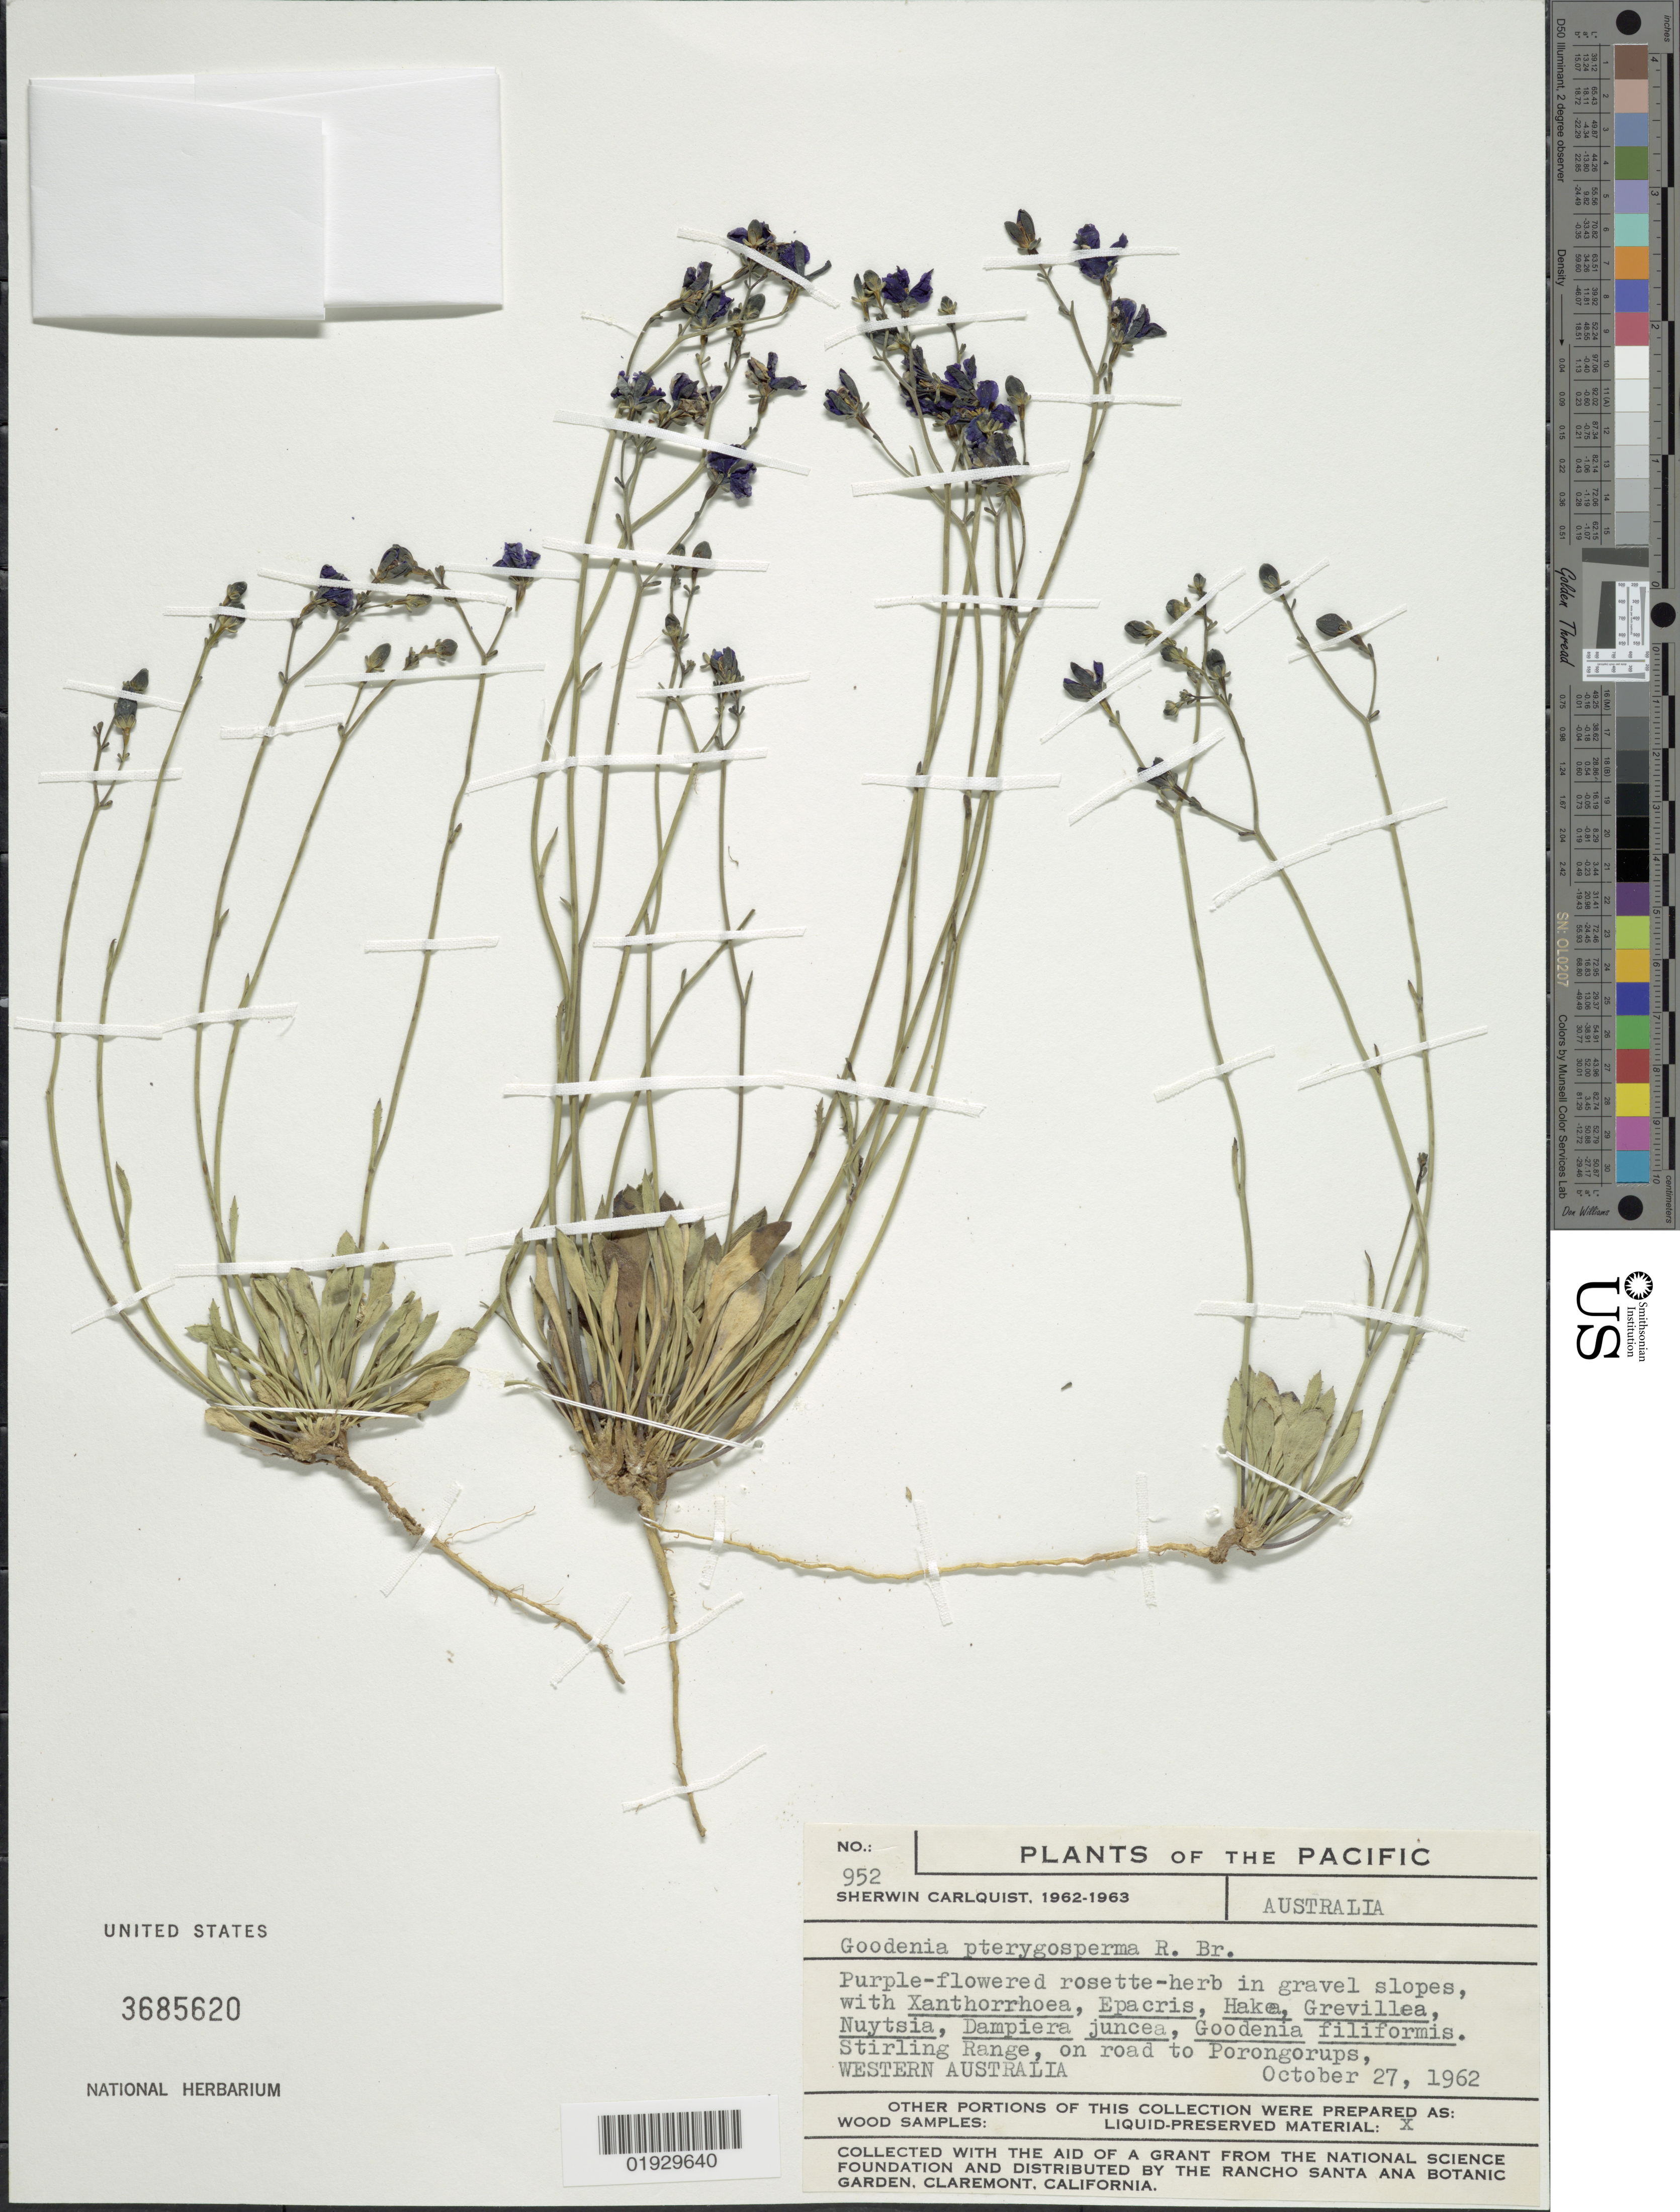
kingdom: Plantae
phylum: Tracheophyta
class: Magnoliopsida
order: Asterales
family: Goodeniaceae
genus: Goodenia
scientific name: Goodenia pterygosperma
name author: R. Br.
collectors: S. Carlquist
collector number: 952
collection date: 1962-10-27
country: Australia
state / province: Western Australia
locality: Pacific. Stirling Range, on road to Porongorups.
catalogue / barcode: US 3685620